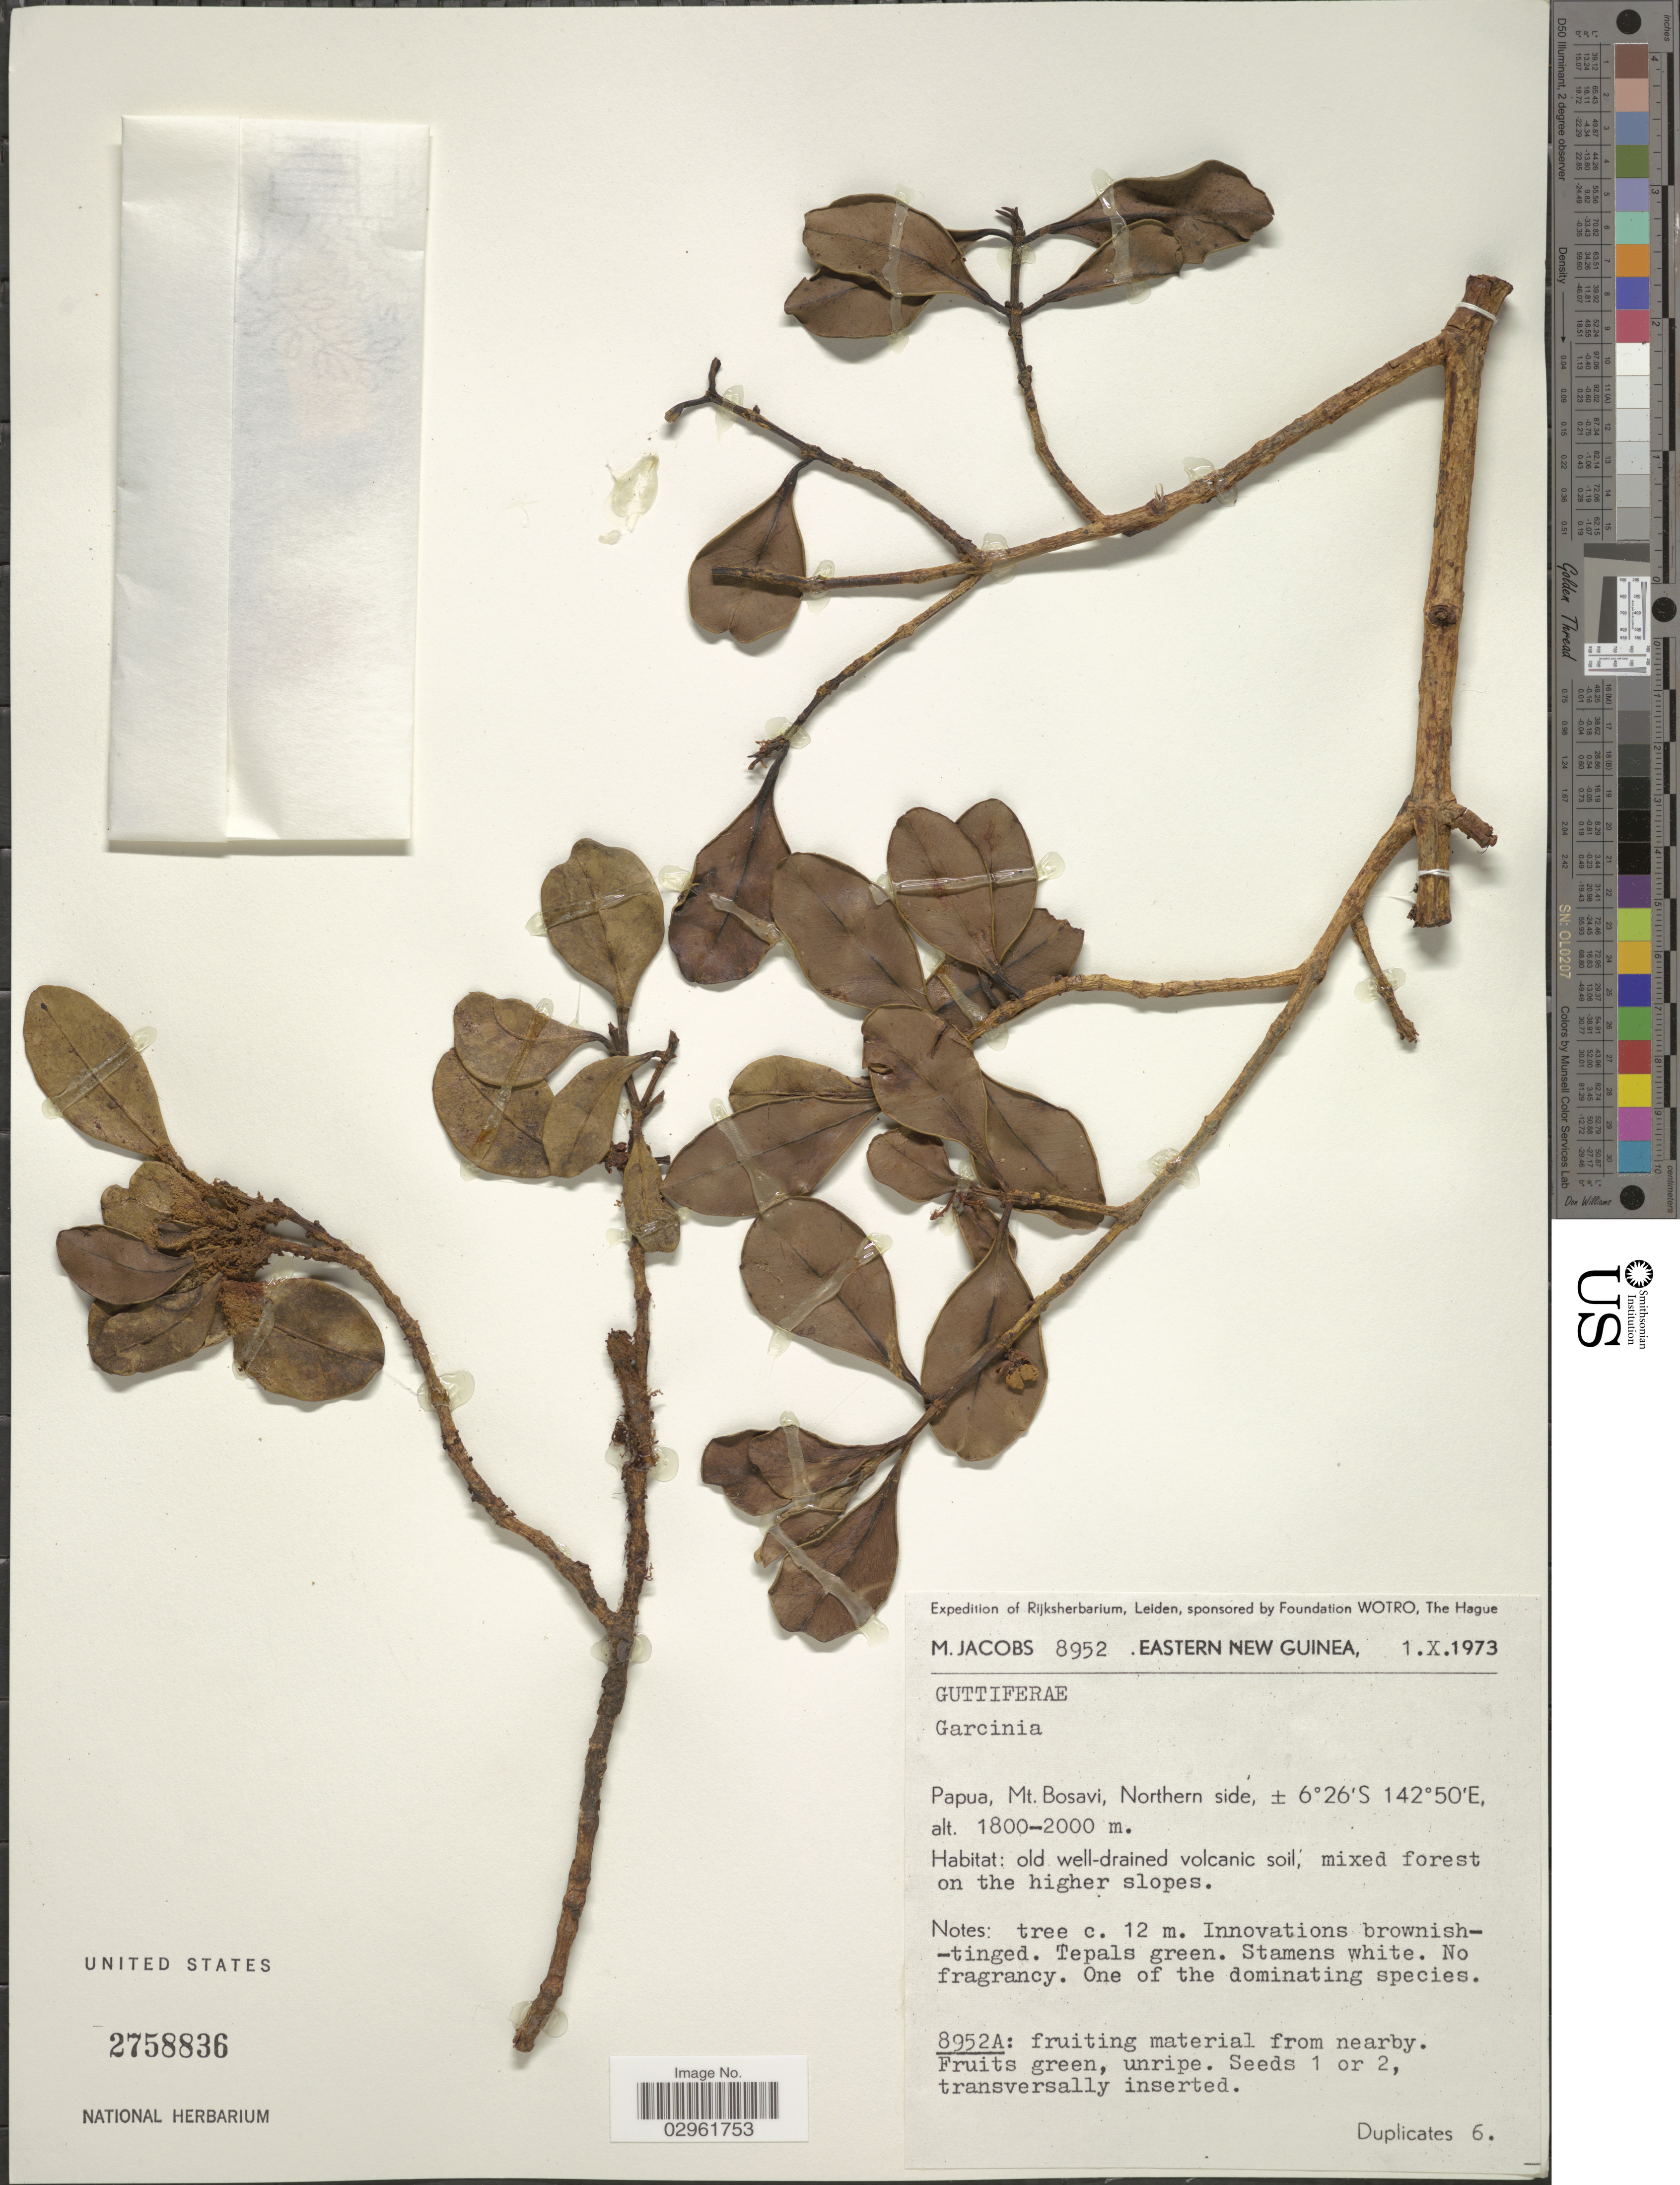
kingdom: Plantae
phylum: Tracheophyta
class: Magnoliopsida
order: Malpighiales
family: Clusiaceae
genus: Garcinia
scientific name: Garcinia sp.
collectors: M. Jacobs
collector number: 8952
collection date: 1973-10-01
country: Papua New Guinea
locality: Eastern New Guinea. Papua, Mt. Bosavi, Northern side.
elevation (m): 1800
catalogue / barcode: US 2758836